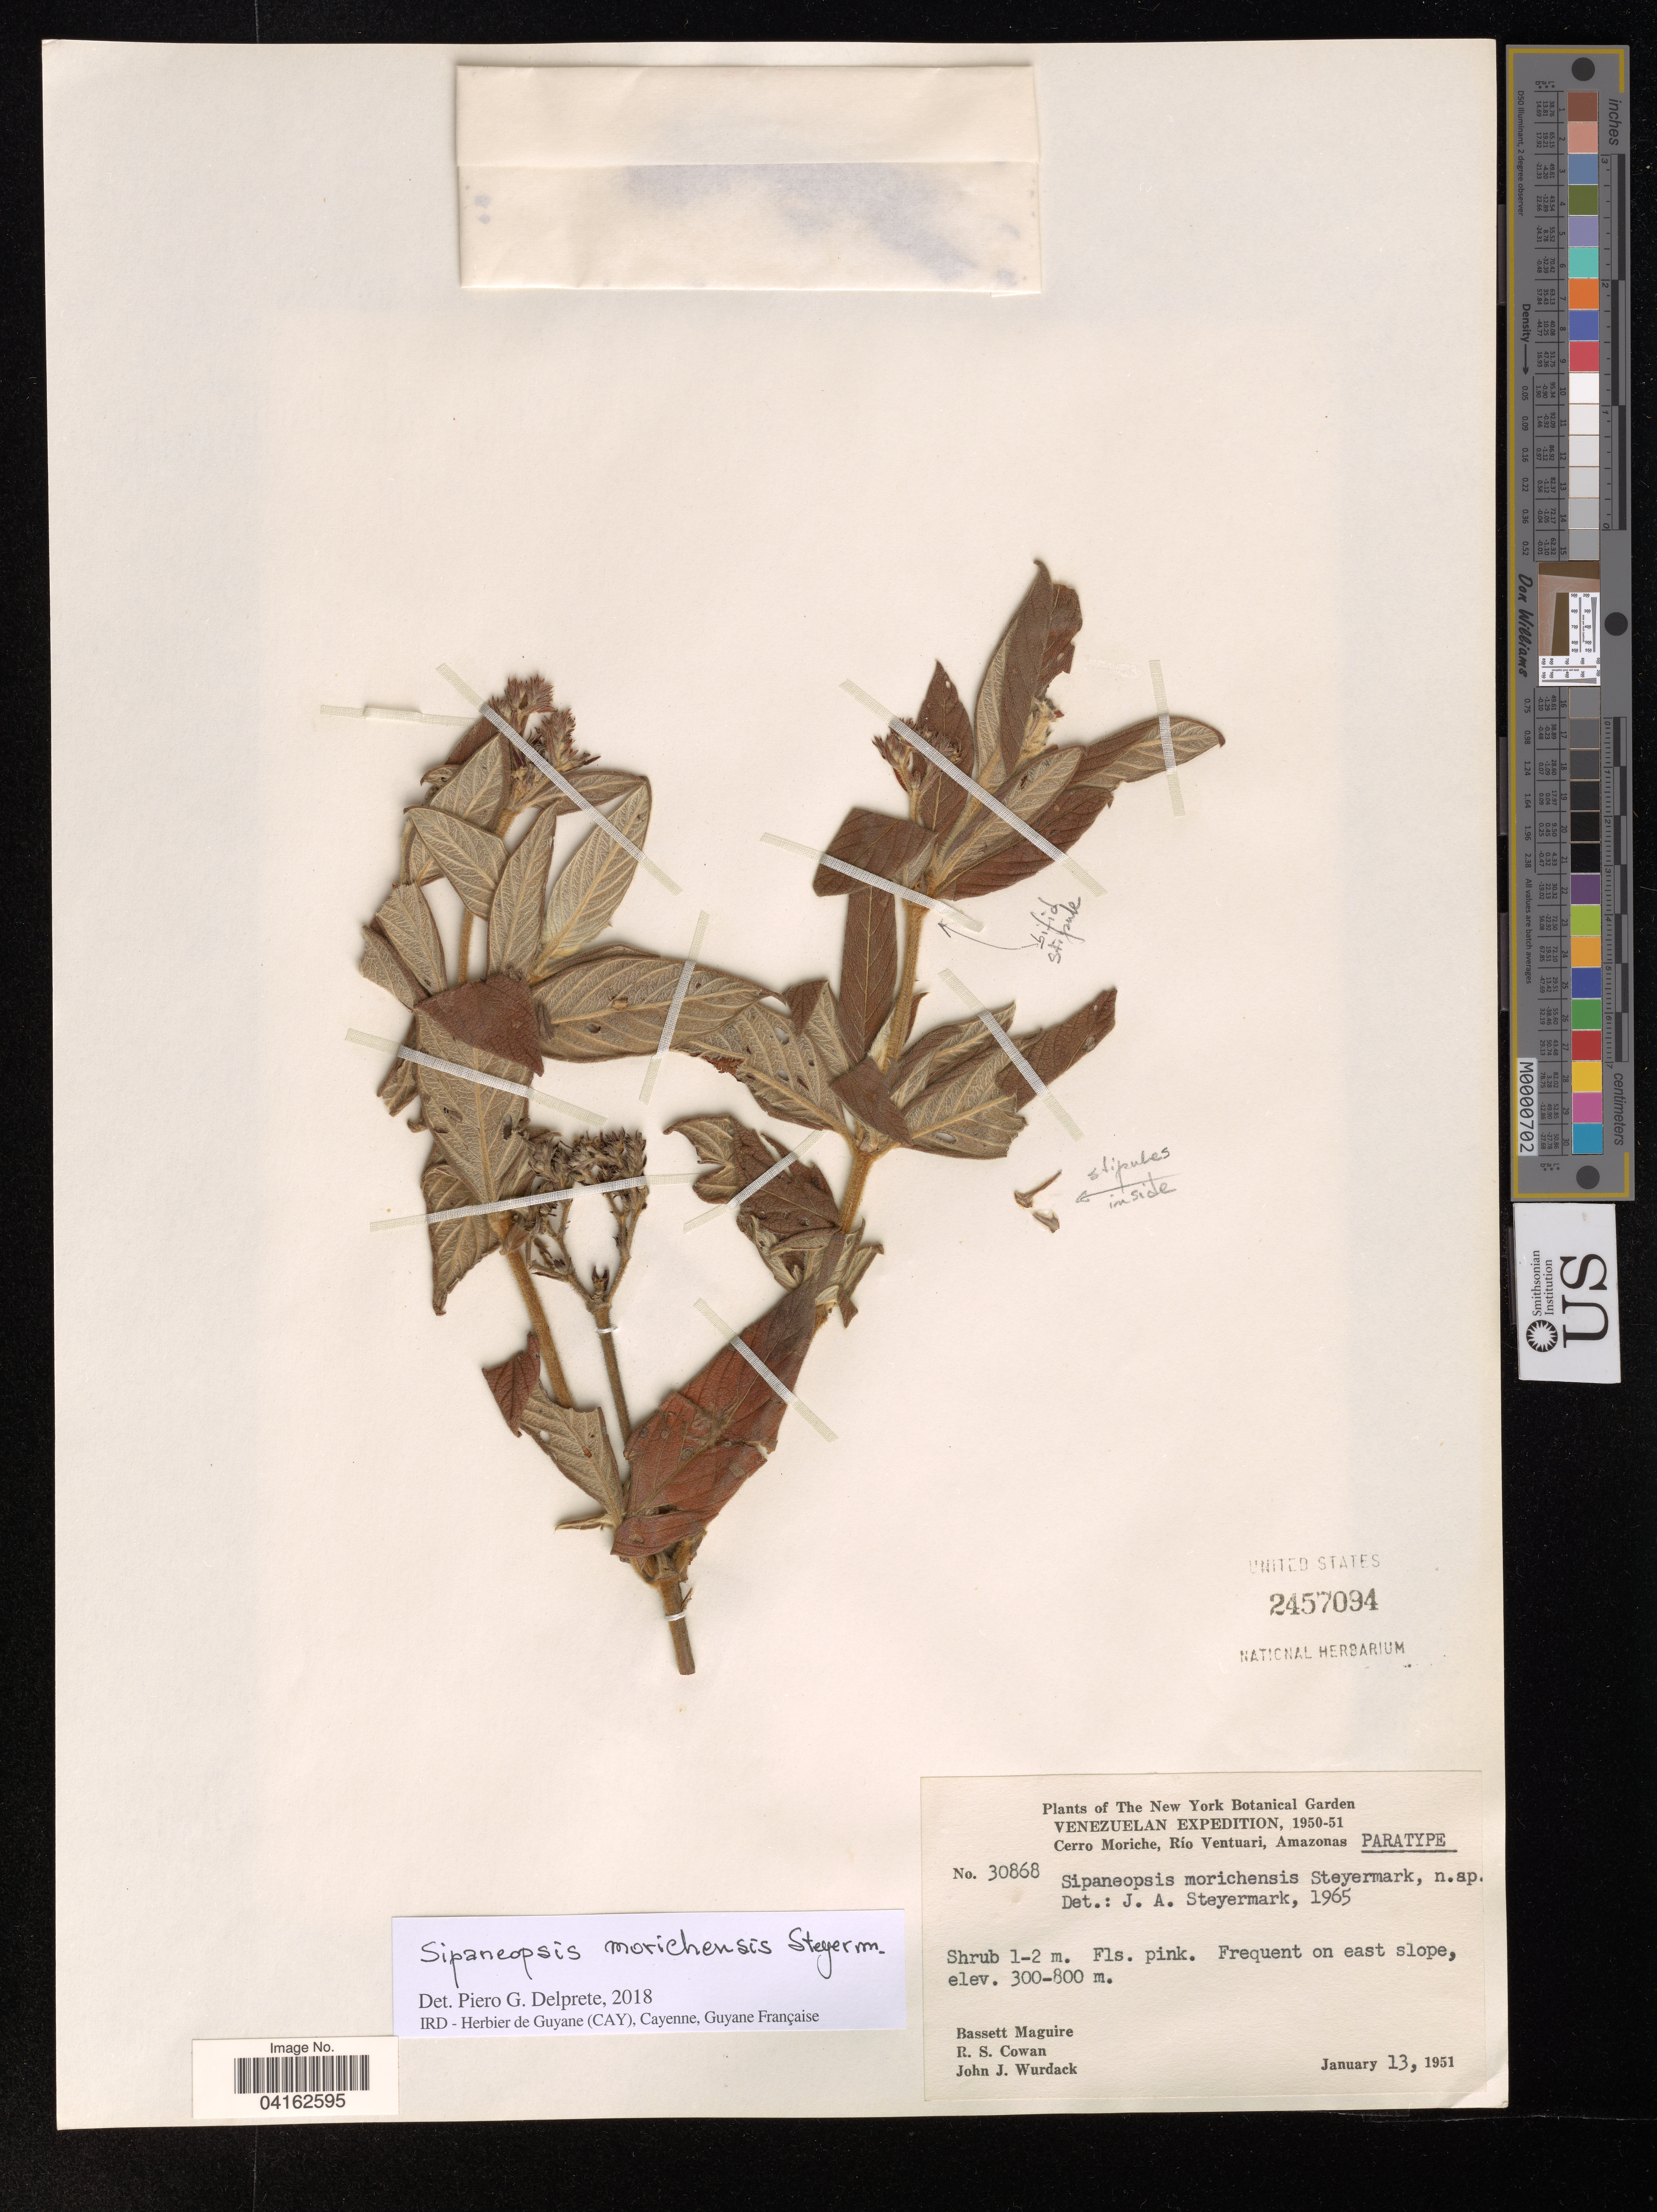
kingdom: Plantae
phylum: Tracheophyta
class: Magnoliopsida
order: Gentianales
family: Rubiaceae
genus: Sipaneopsis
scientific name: Sipaneopsis foldatsii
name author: Steyerm.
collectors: B. Maguire, R. S. Cowan & J. J. Wurdack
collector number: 30868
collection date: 1951-01-13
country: Venezuela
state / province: Amazonas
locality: Venezuelan Expedition, 1950-51. Cerro Moriche, Río Ventuari. Frequent on east slope.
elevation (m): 300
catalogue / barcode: US 2457094